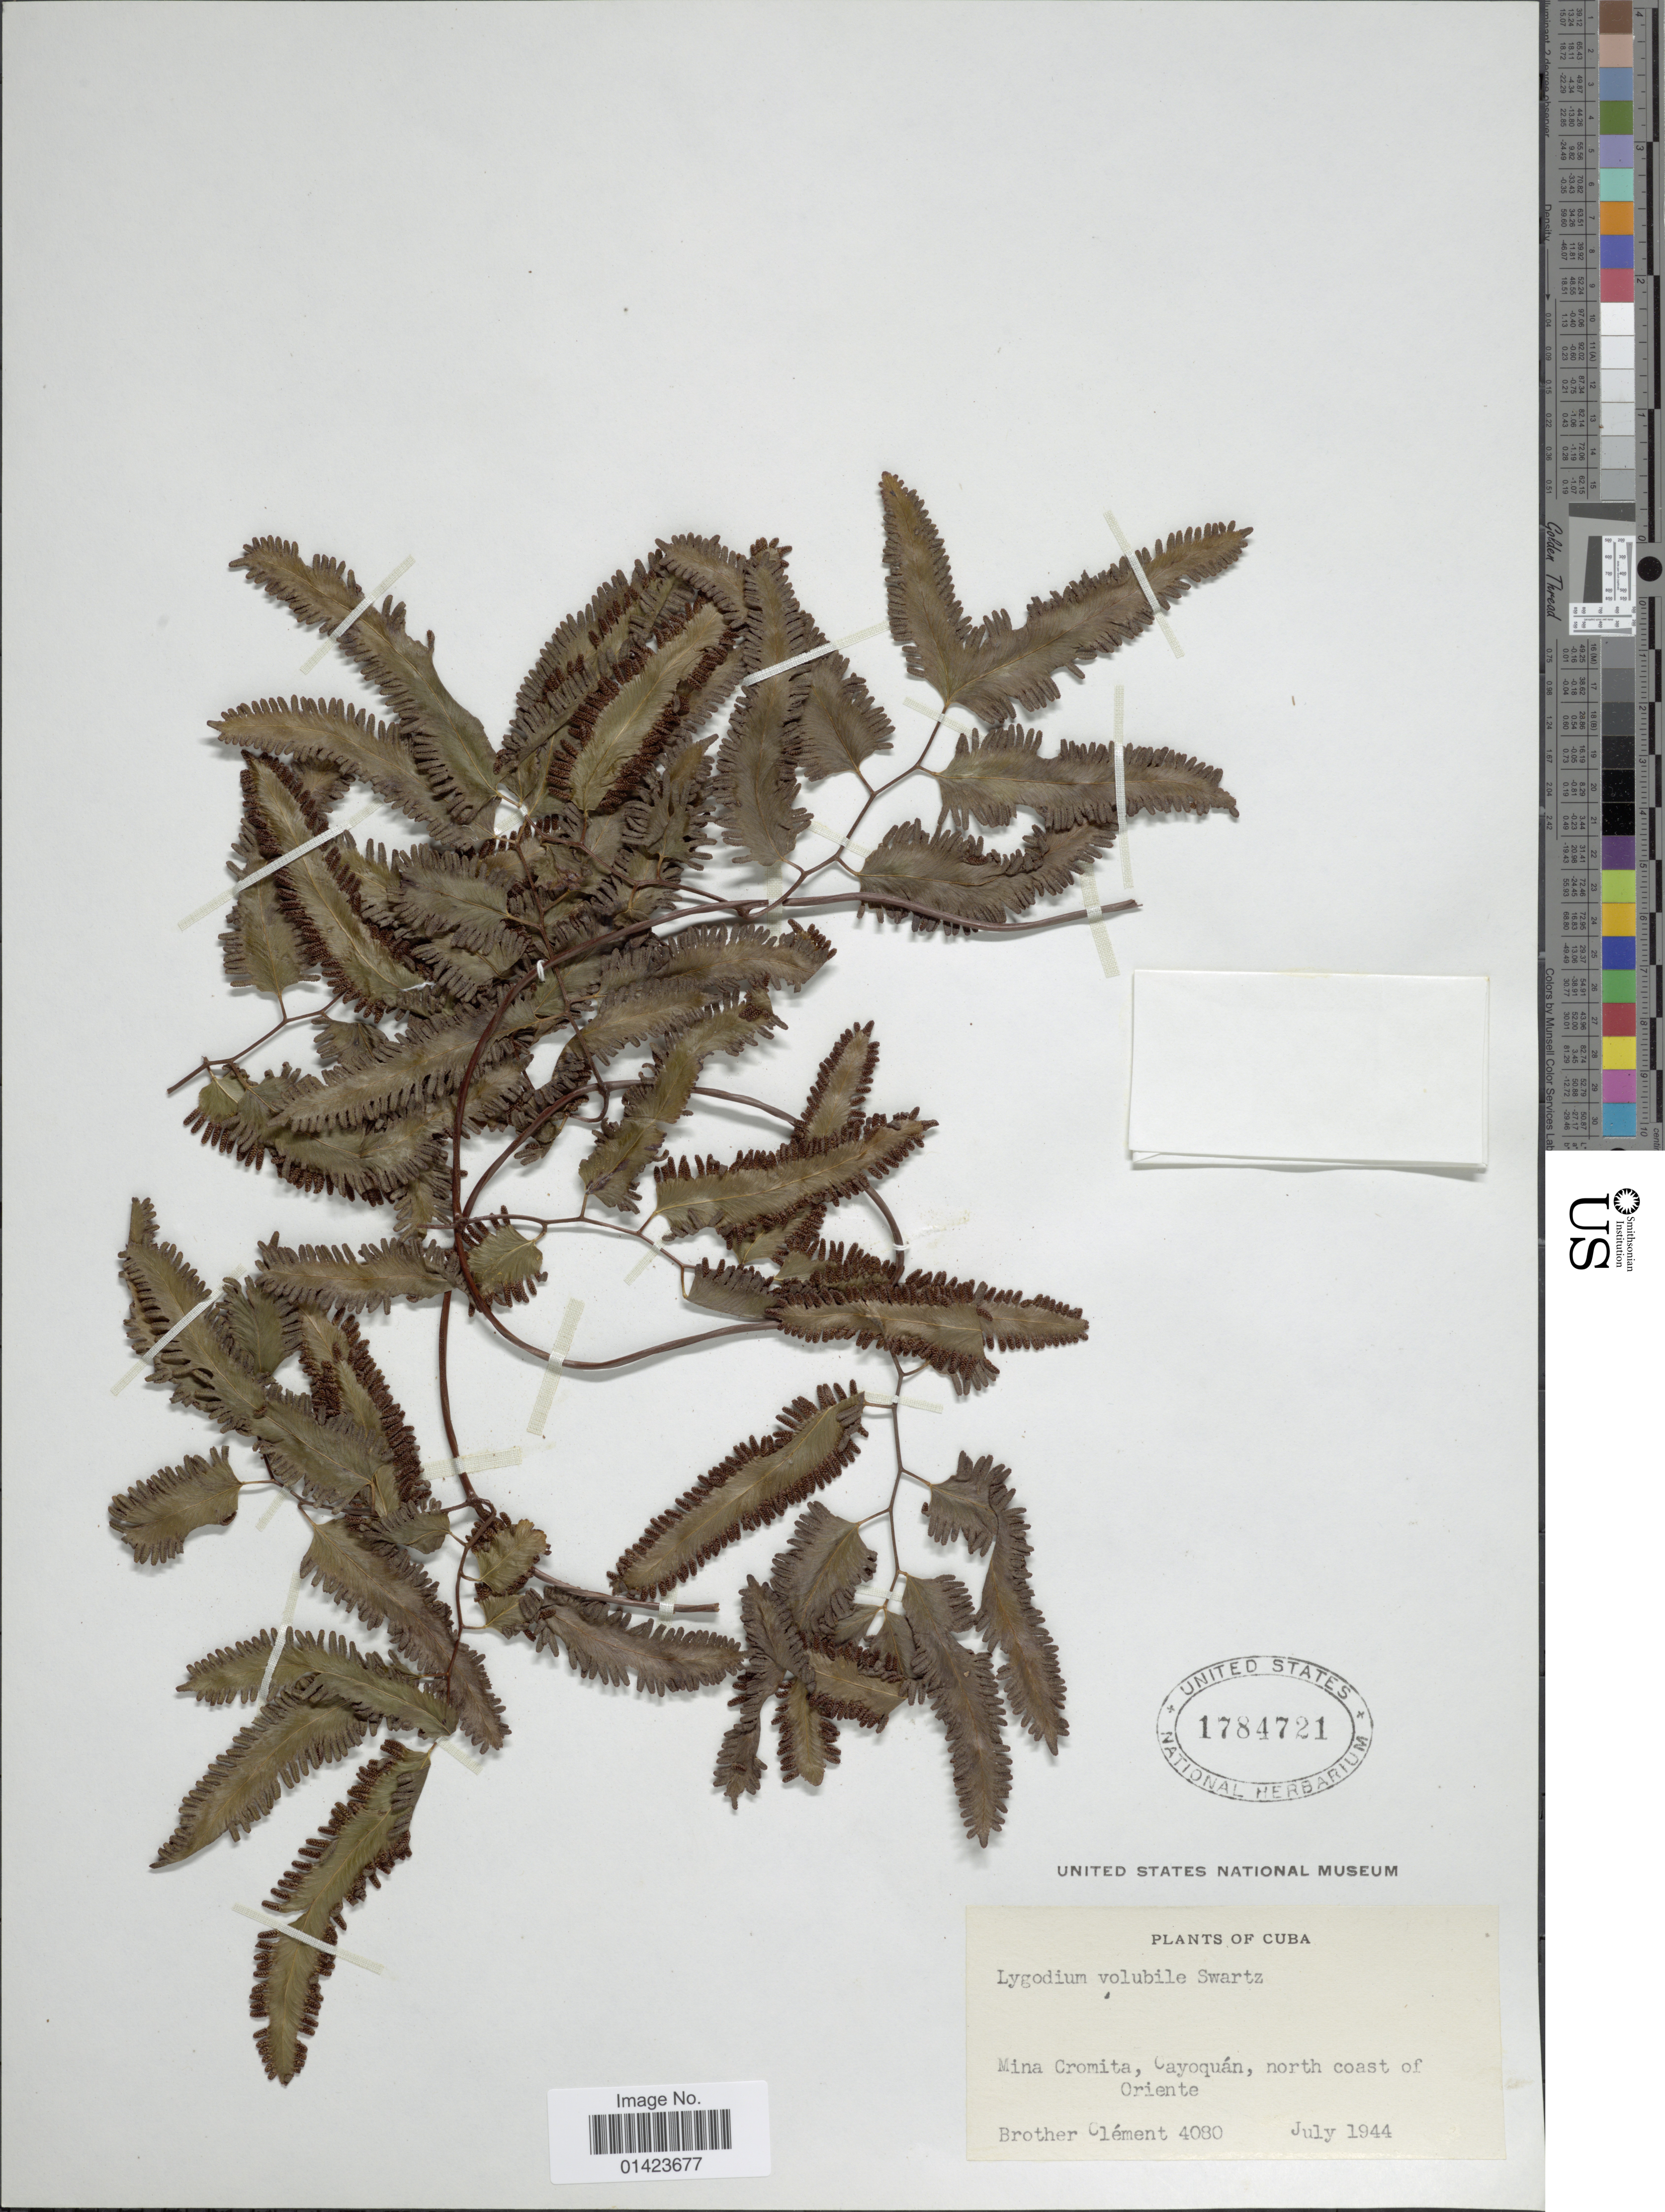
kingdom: Plantae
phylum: Tracheophyta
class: Polypodiopsida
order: Schizaeales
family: Lygodiaceae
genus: Lygodium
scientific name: Lygodium volubile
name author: Sw.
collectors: B. Clement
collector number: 4080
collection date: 1944-07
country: Cuba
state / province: Oriente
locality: Mina Cromita, Cayoquán, north coast of Oriente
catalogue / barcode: US 1784721